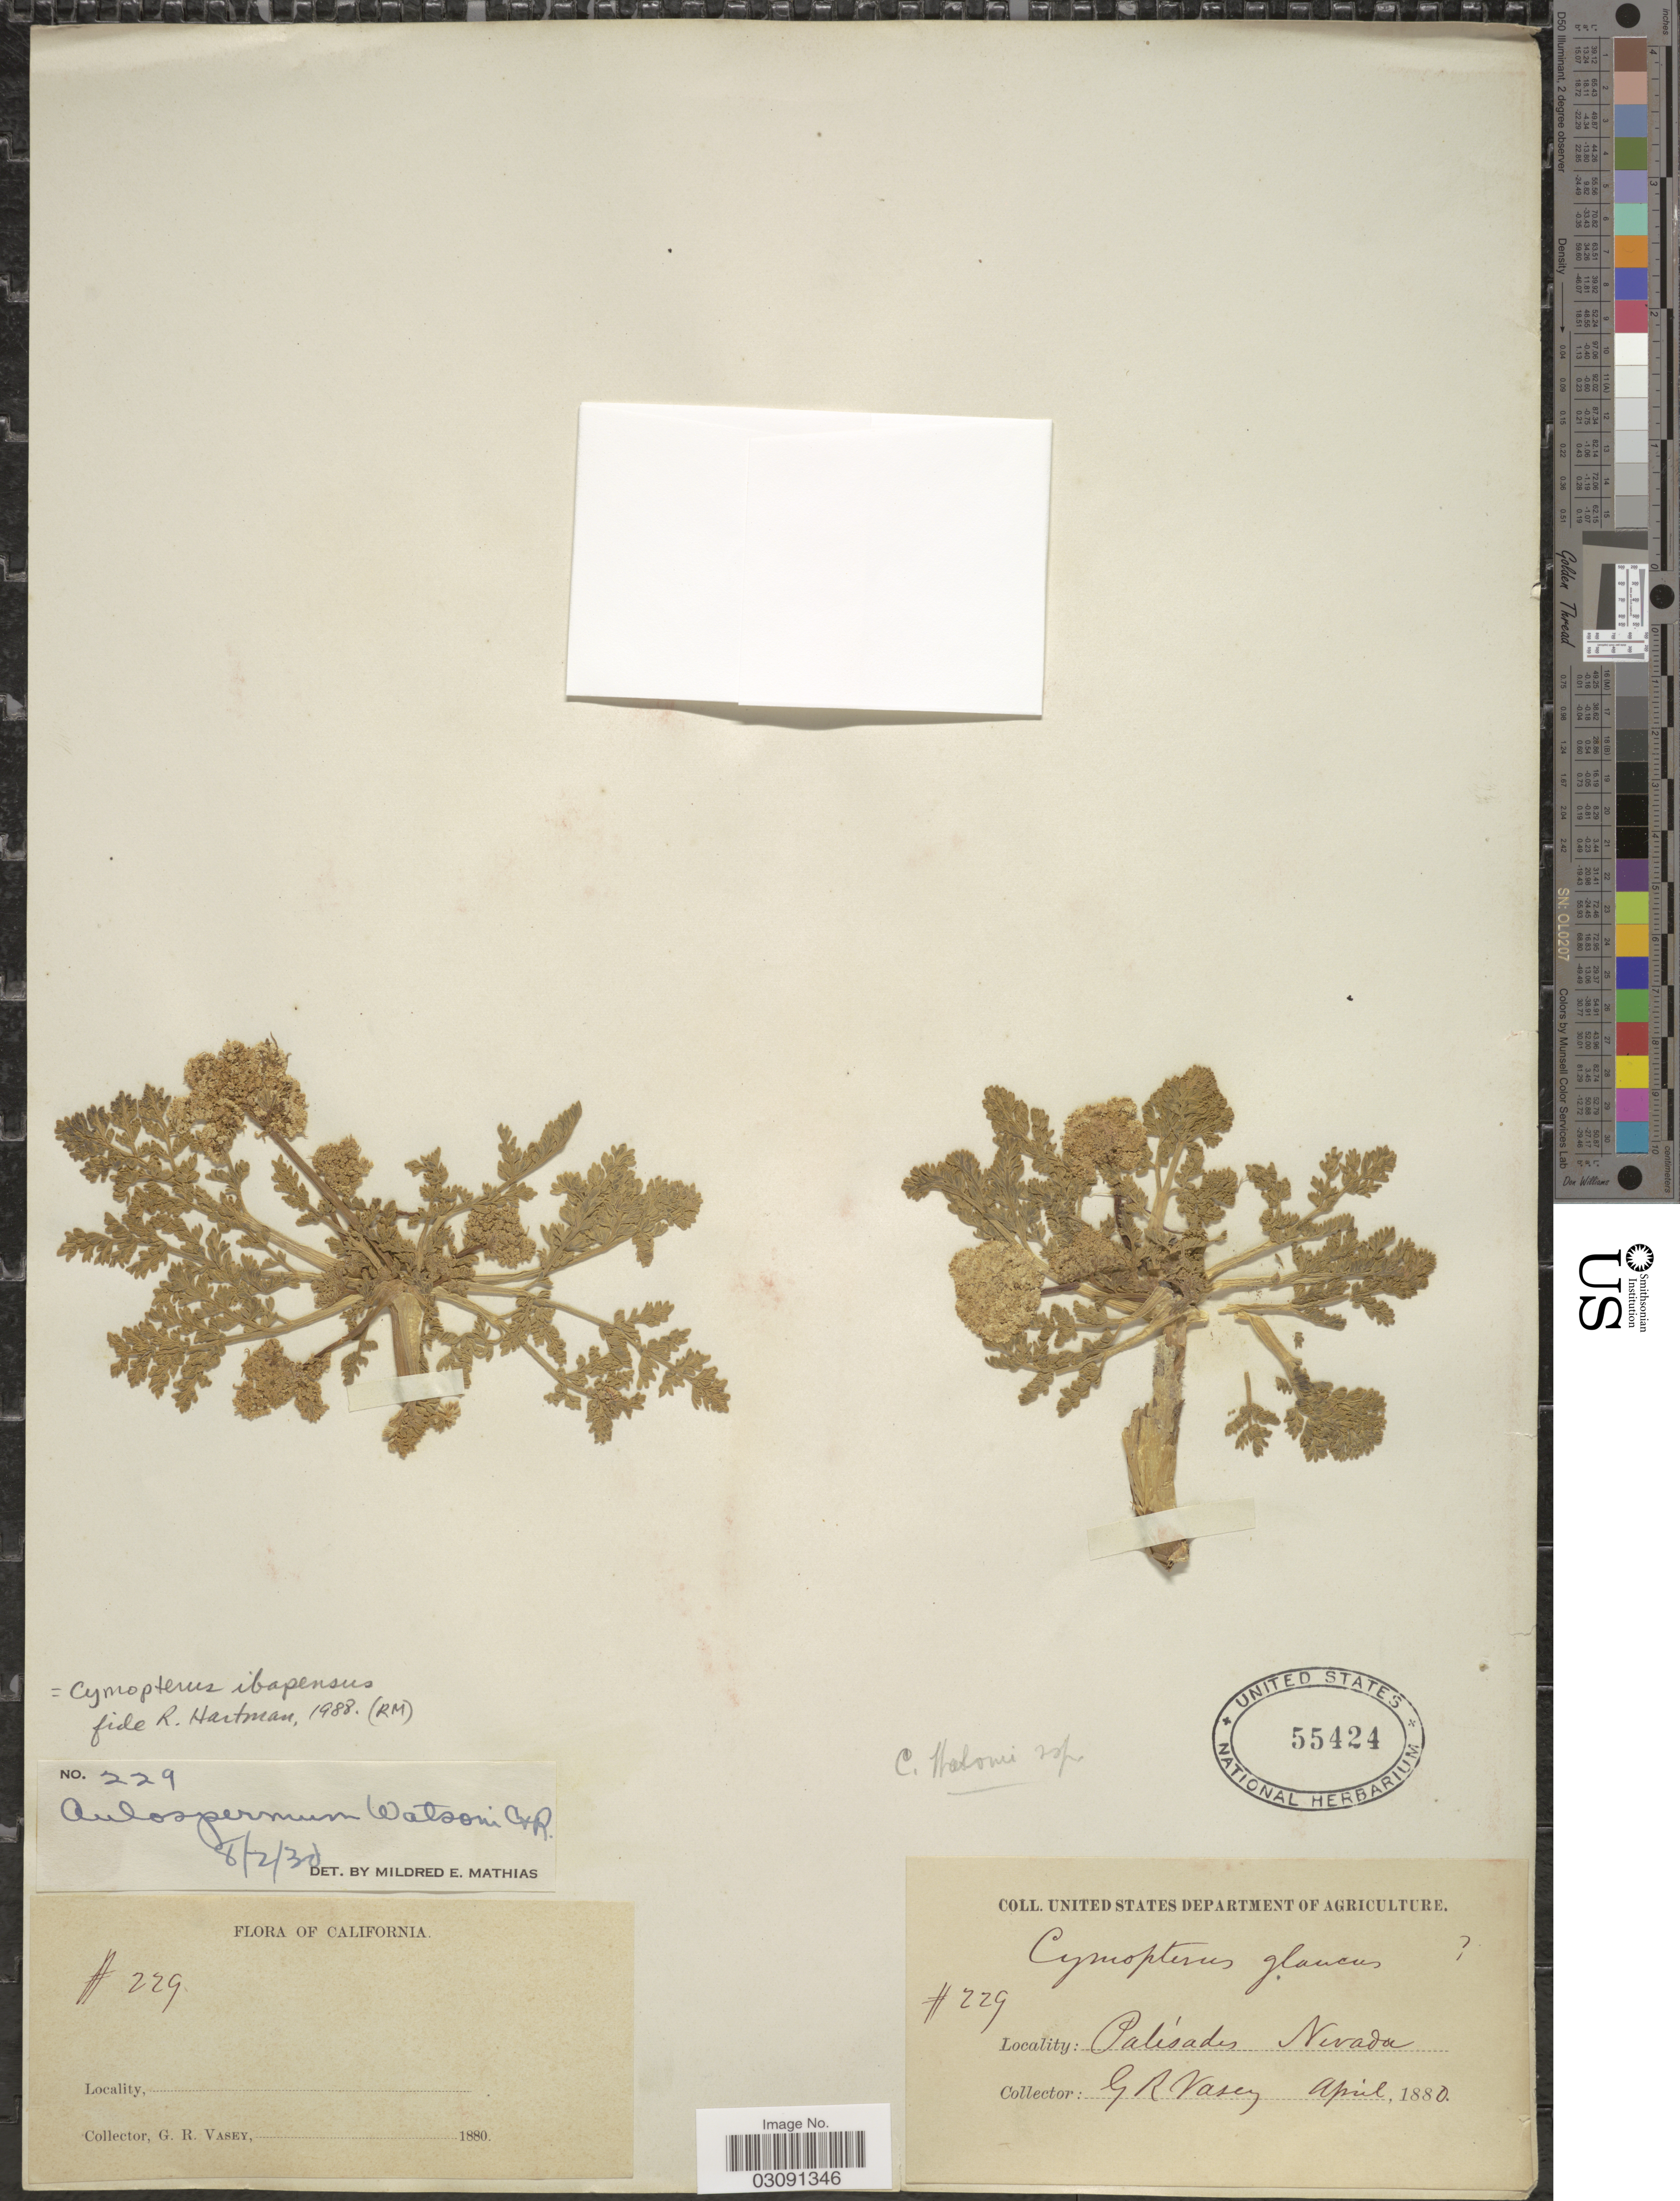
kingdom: Plantae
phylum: Tracheophyta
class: Magnoliopsida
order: Apiales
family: Apiaceae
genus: Cymopterus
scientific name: Cymopterus glaucus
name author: Nutt.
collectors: G. R. Vasey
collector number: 229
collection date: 1880-04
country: United States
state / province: Nevada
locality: Palisades.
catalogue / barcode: US 55424